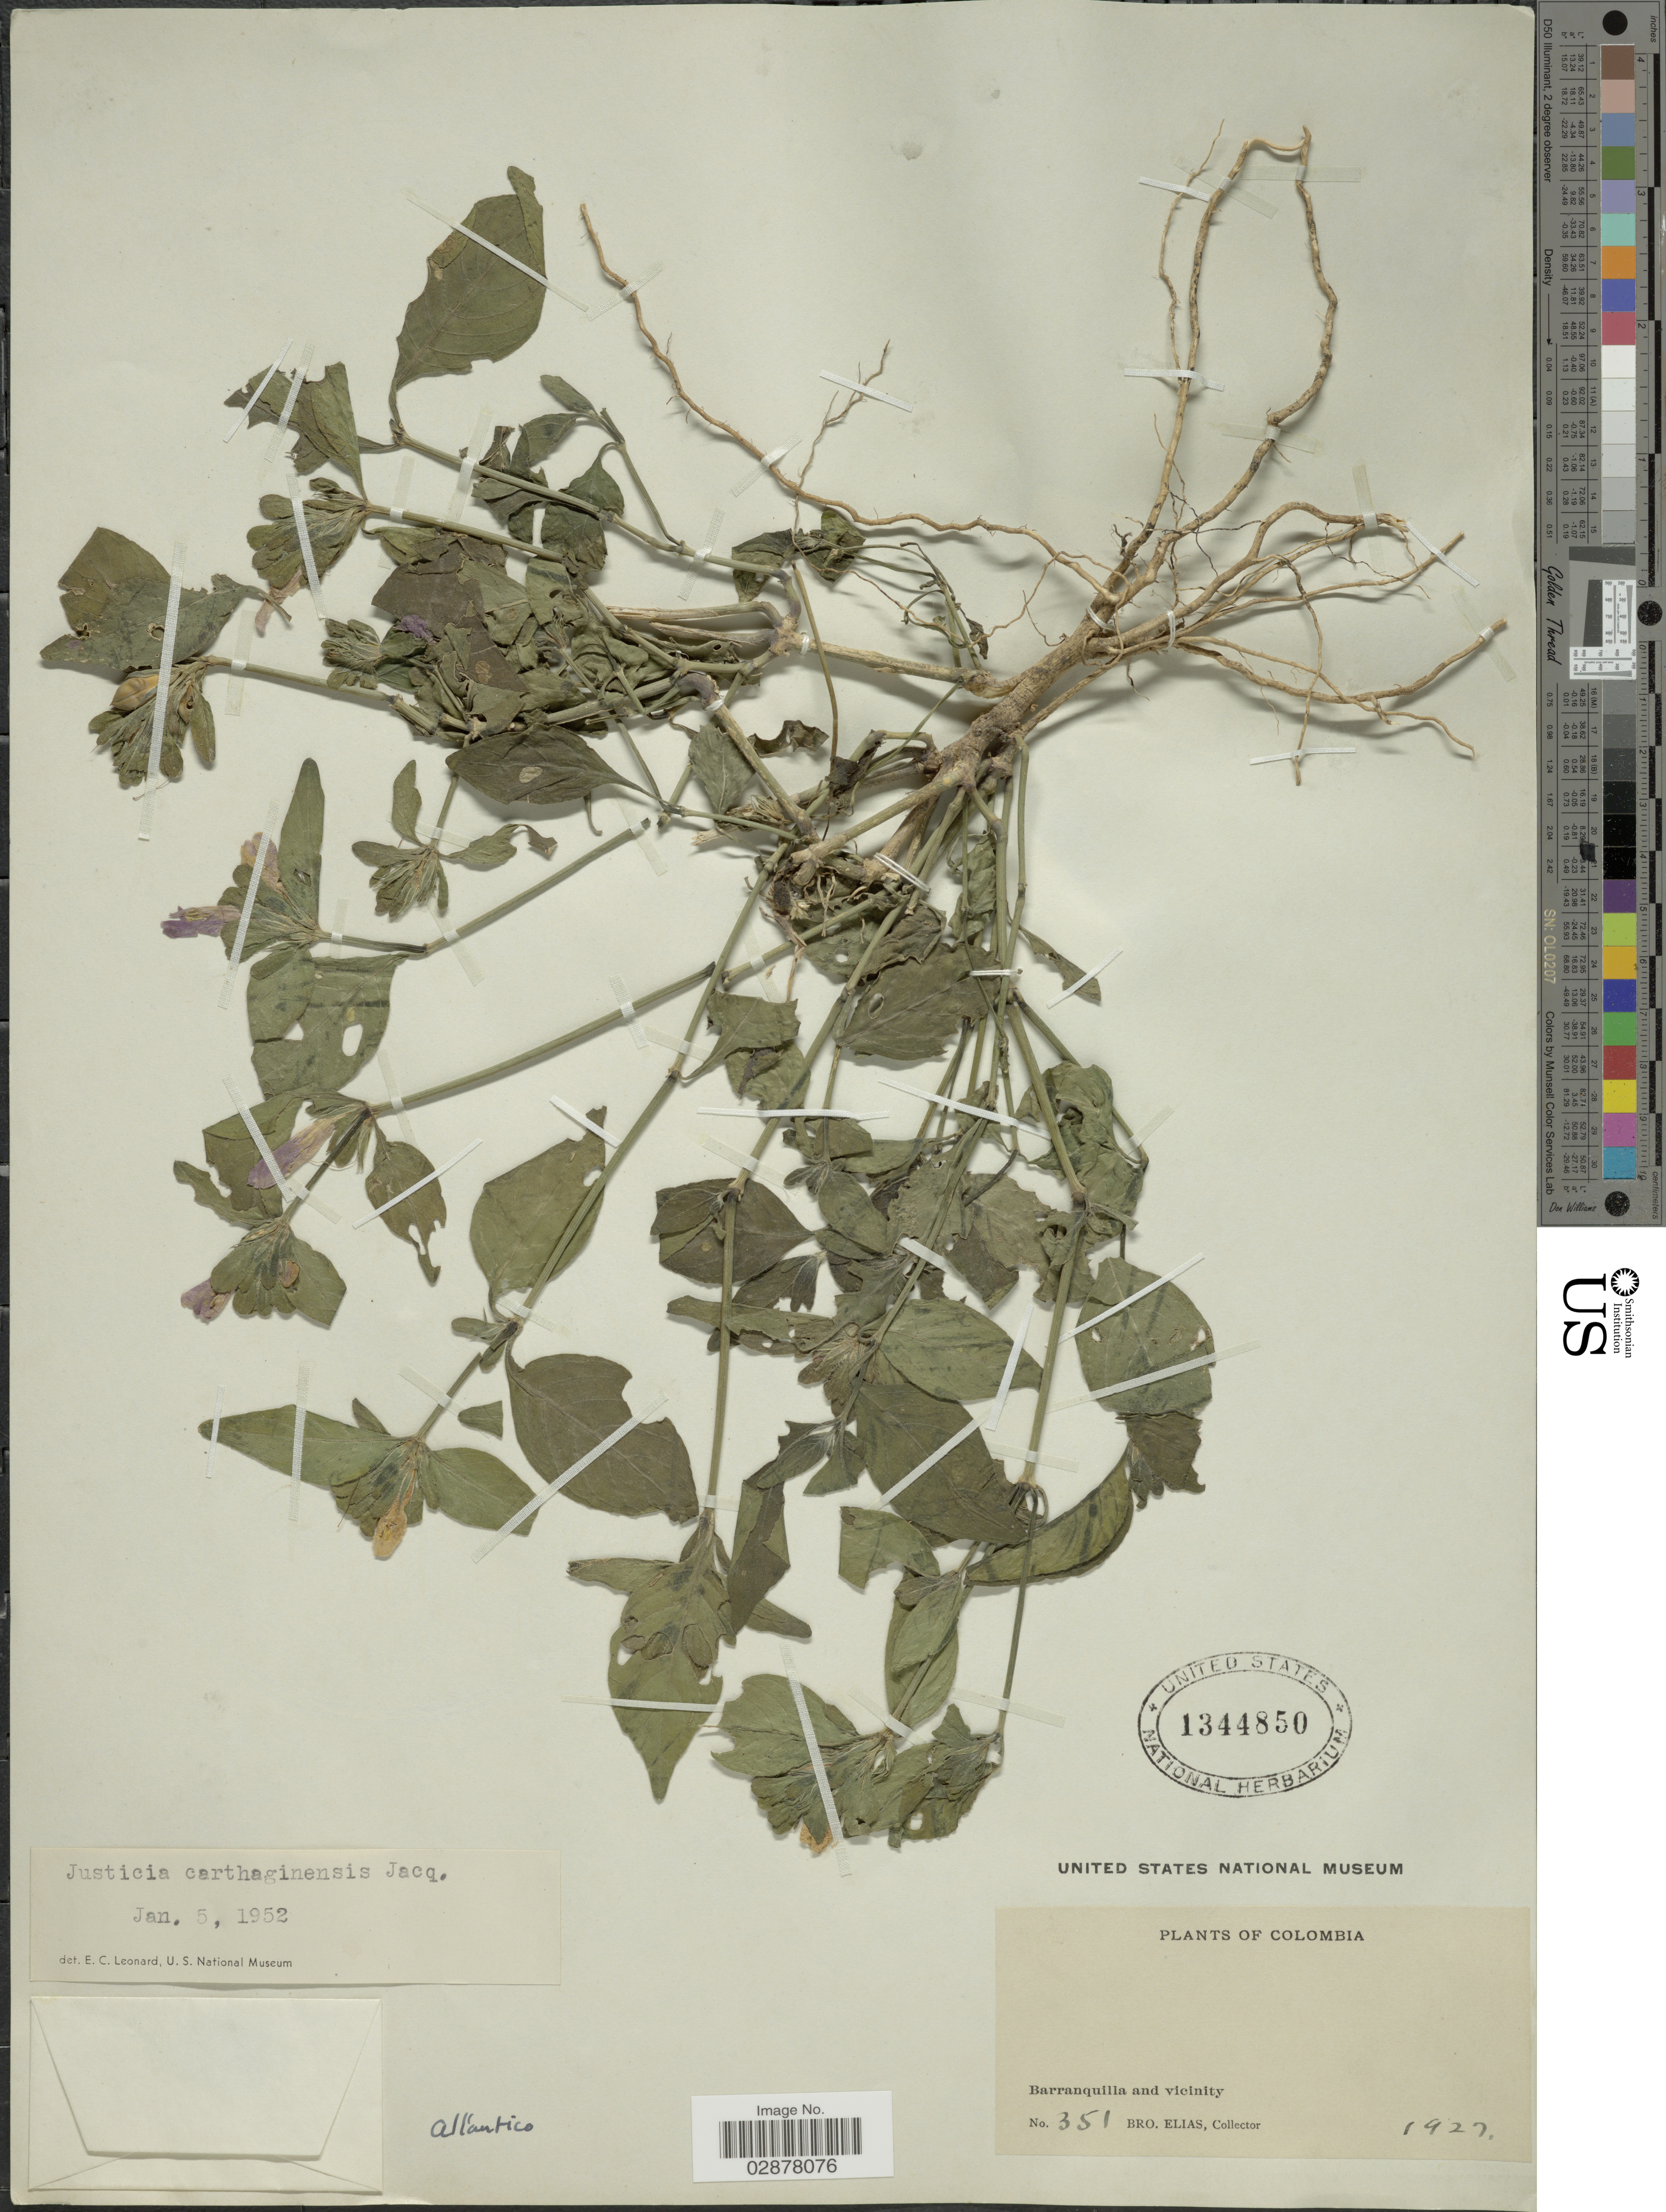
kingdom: Plantae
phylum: Tracheophyta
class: Magnoliopsida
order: Lamiales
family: Acanthaceae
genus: Justicia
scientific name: Justicia carthaginensis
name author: Jacq.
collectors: Bro. Elias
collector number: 351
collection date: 1927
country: Colombia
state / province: Atlántico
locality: Barranquilla and vicinity.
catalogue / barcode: US 1344850